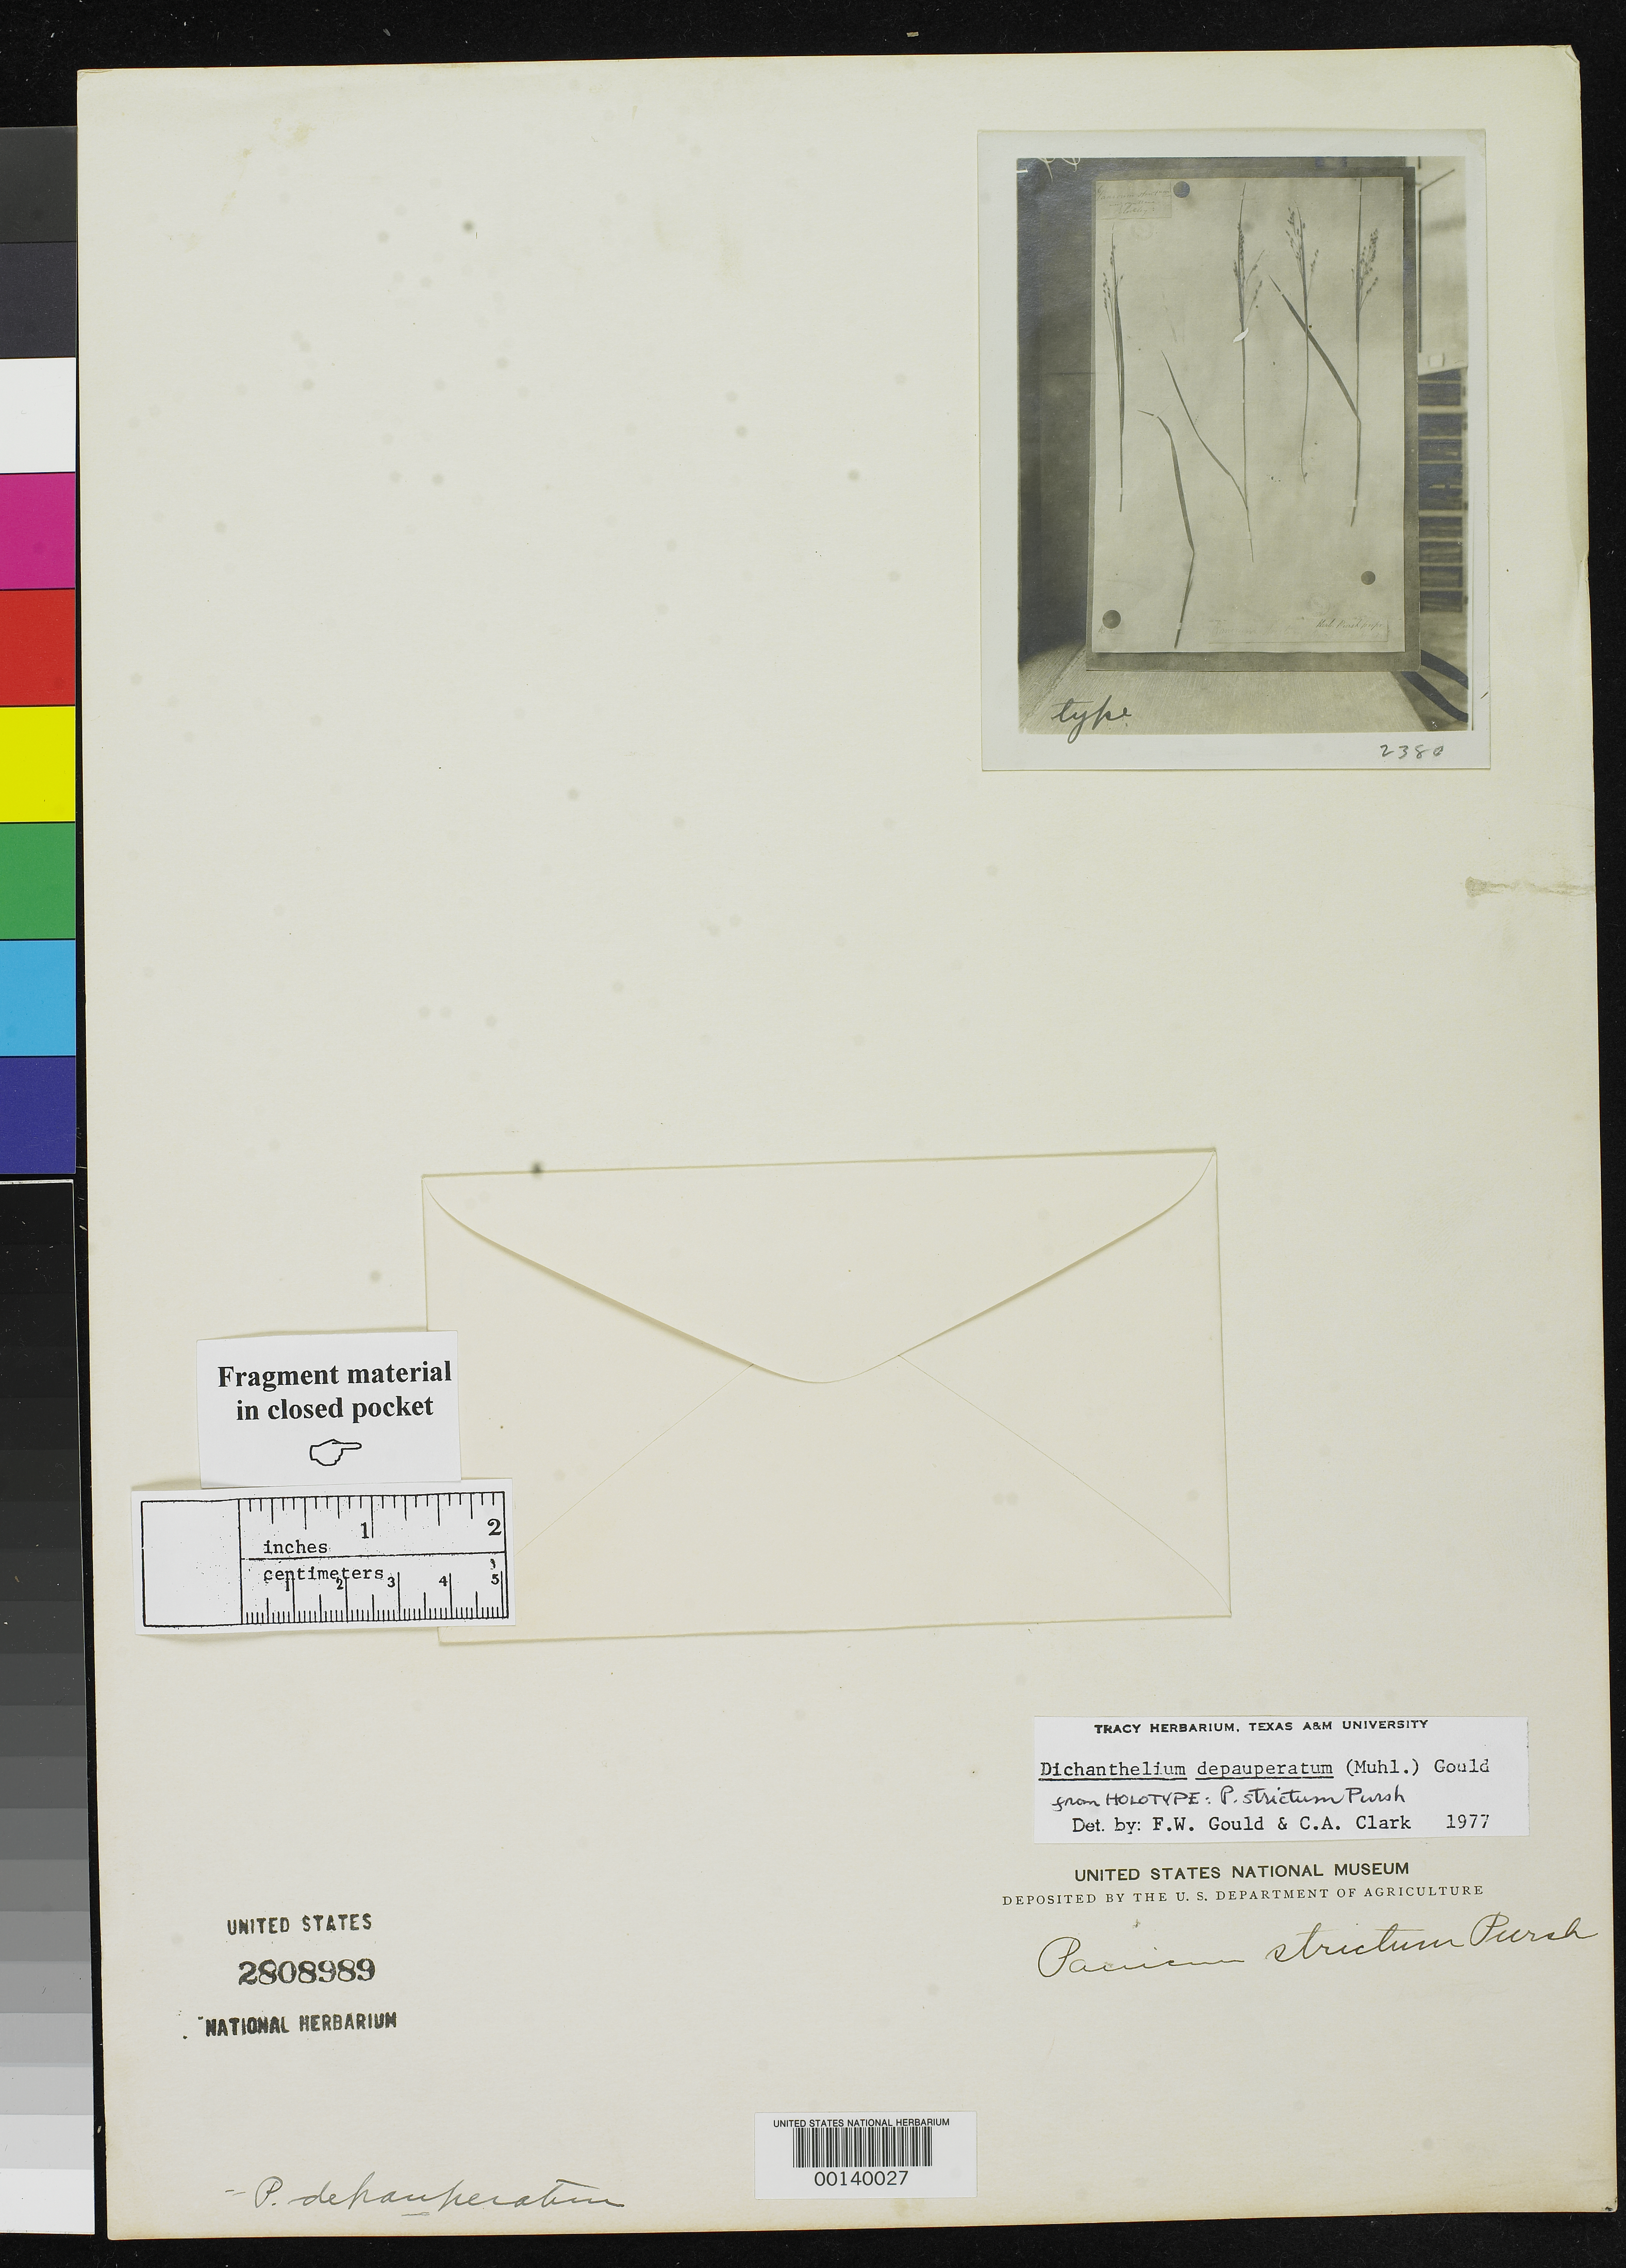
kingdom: Plantae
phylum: Tracheophyta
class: Liliopsida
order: Poales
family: Poaceae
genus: Panicum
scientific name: Panicum strictum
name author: Pursh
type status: Type Fragment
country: United States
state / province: Pennsylvania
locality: Banks of Delaware.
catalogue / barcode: US 2808989